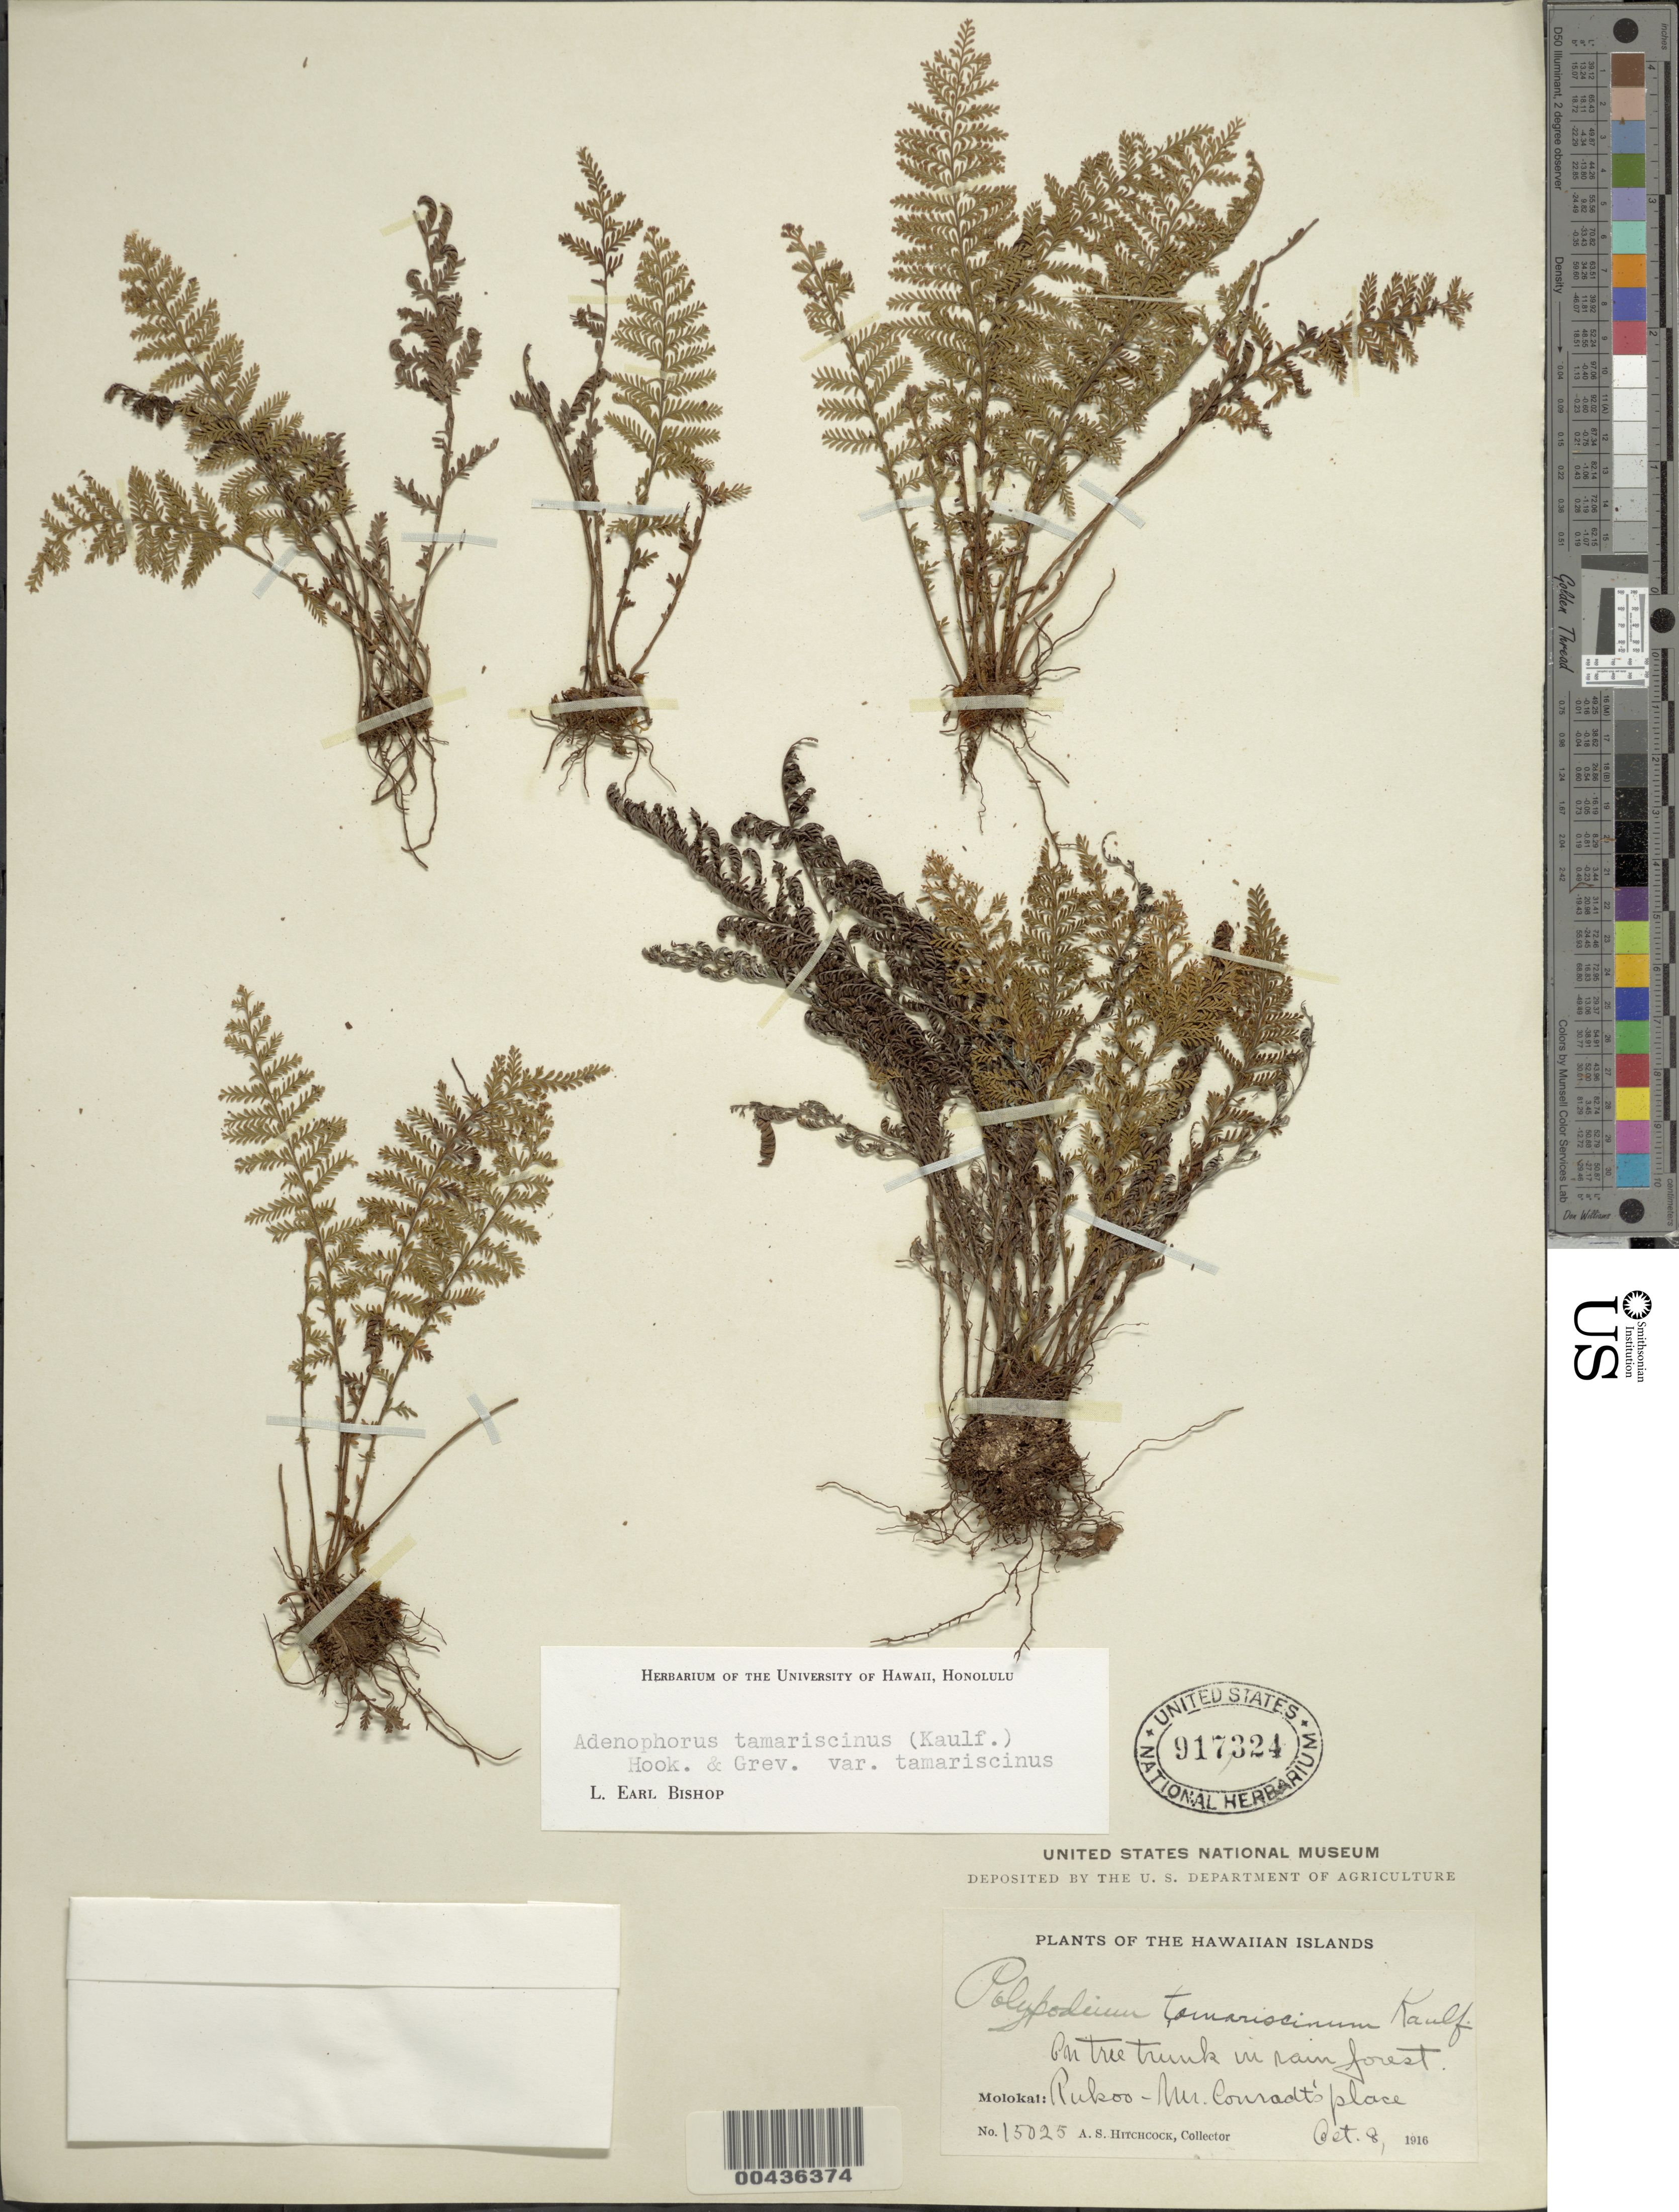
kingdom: Plantae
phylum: Tracheophyta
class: Polypodiopsida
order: Polypodiales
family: Polypodiaceae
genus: Adenophorus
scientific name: Adenophorus tamariscinus var. tamariscinus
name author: Hook. & Grev.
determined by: Bishop, L. E.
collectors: A. S. Hitchcock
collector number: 15025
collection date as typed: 8 Oct 1916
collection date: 1916-10-08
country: United States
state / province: Hawaii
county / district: Maui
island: Moloka'i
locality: Pukoo-Mr. Conradt's place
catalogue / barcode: US 917324